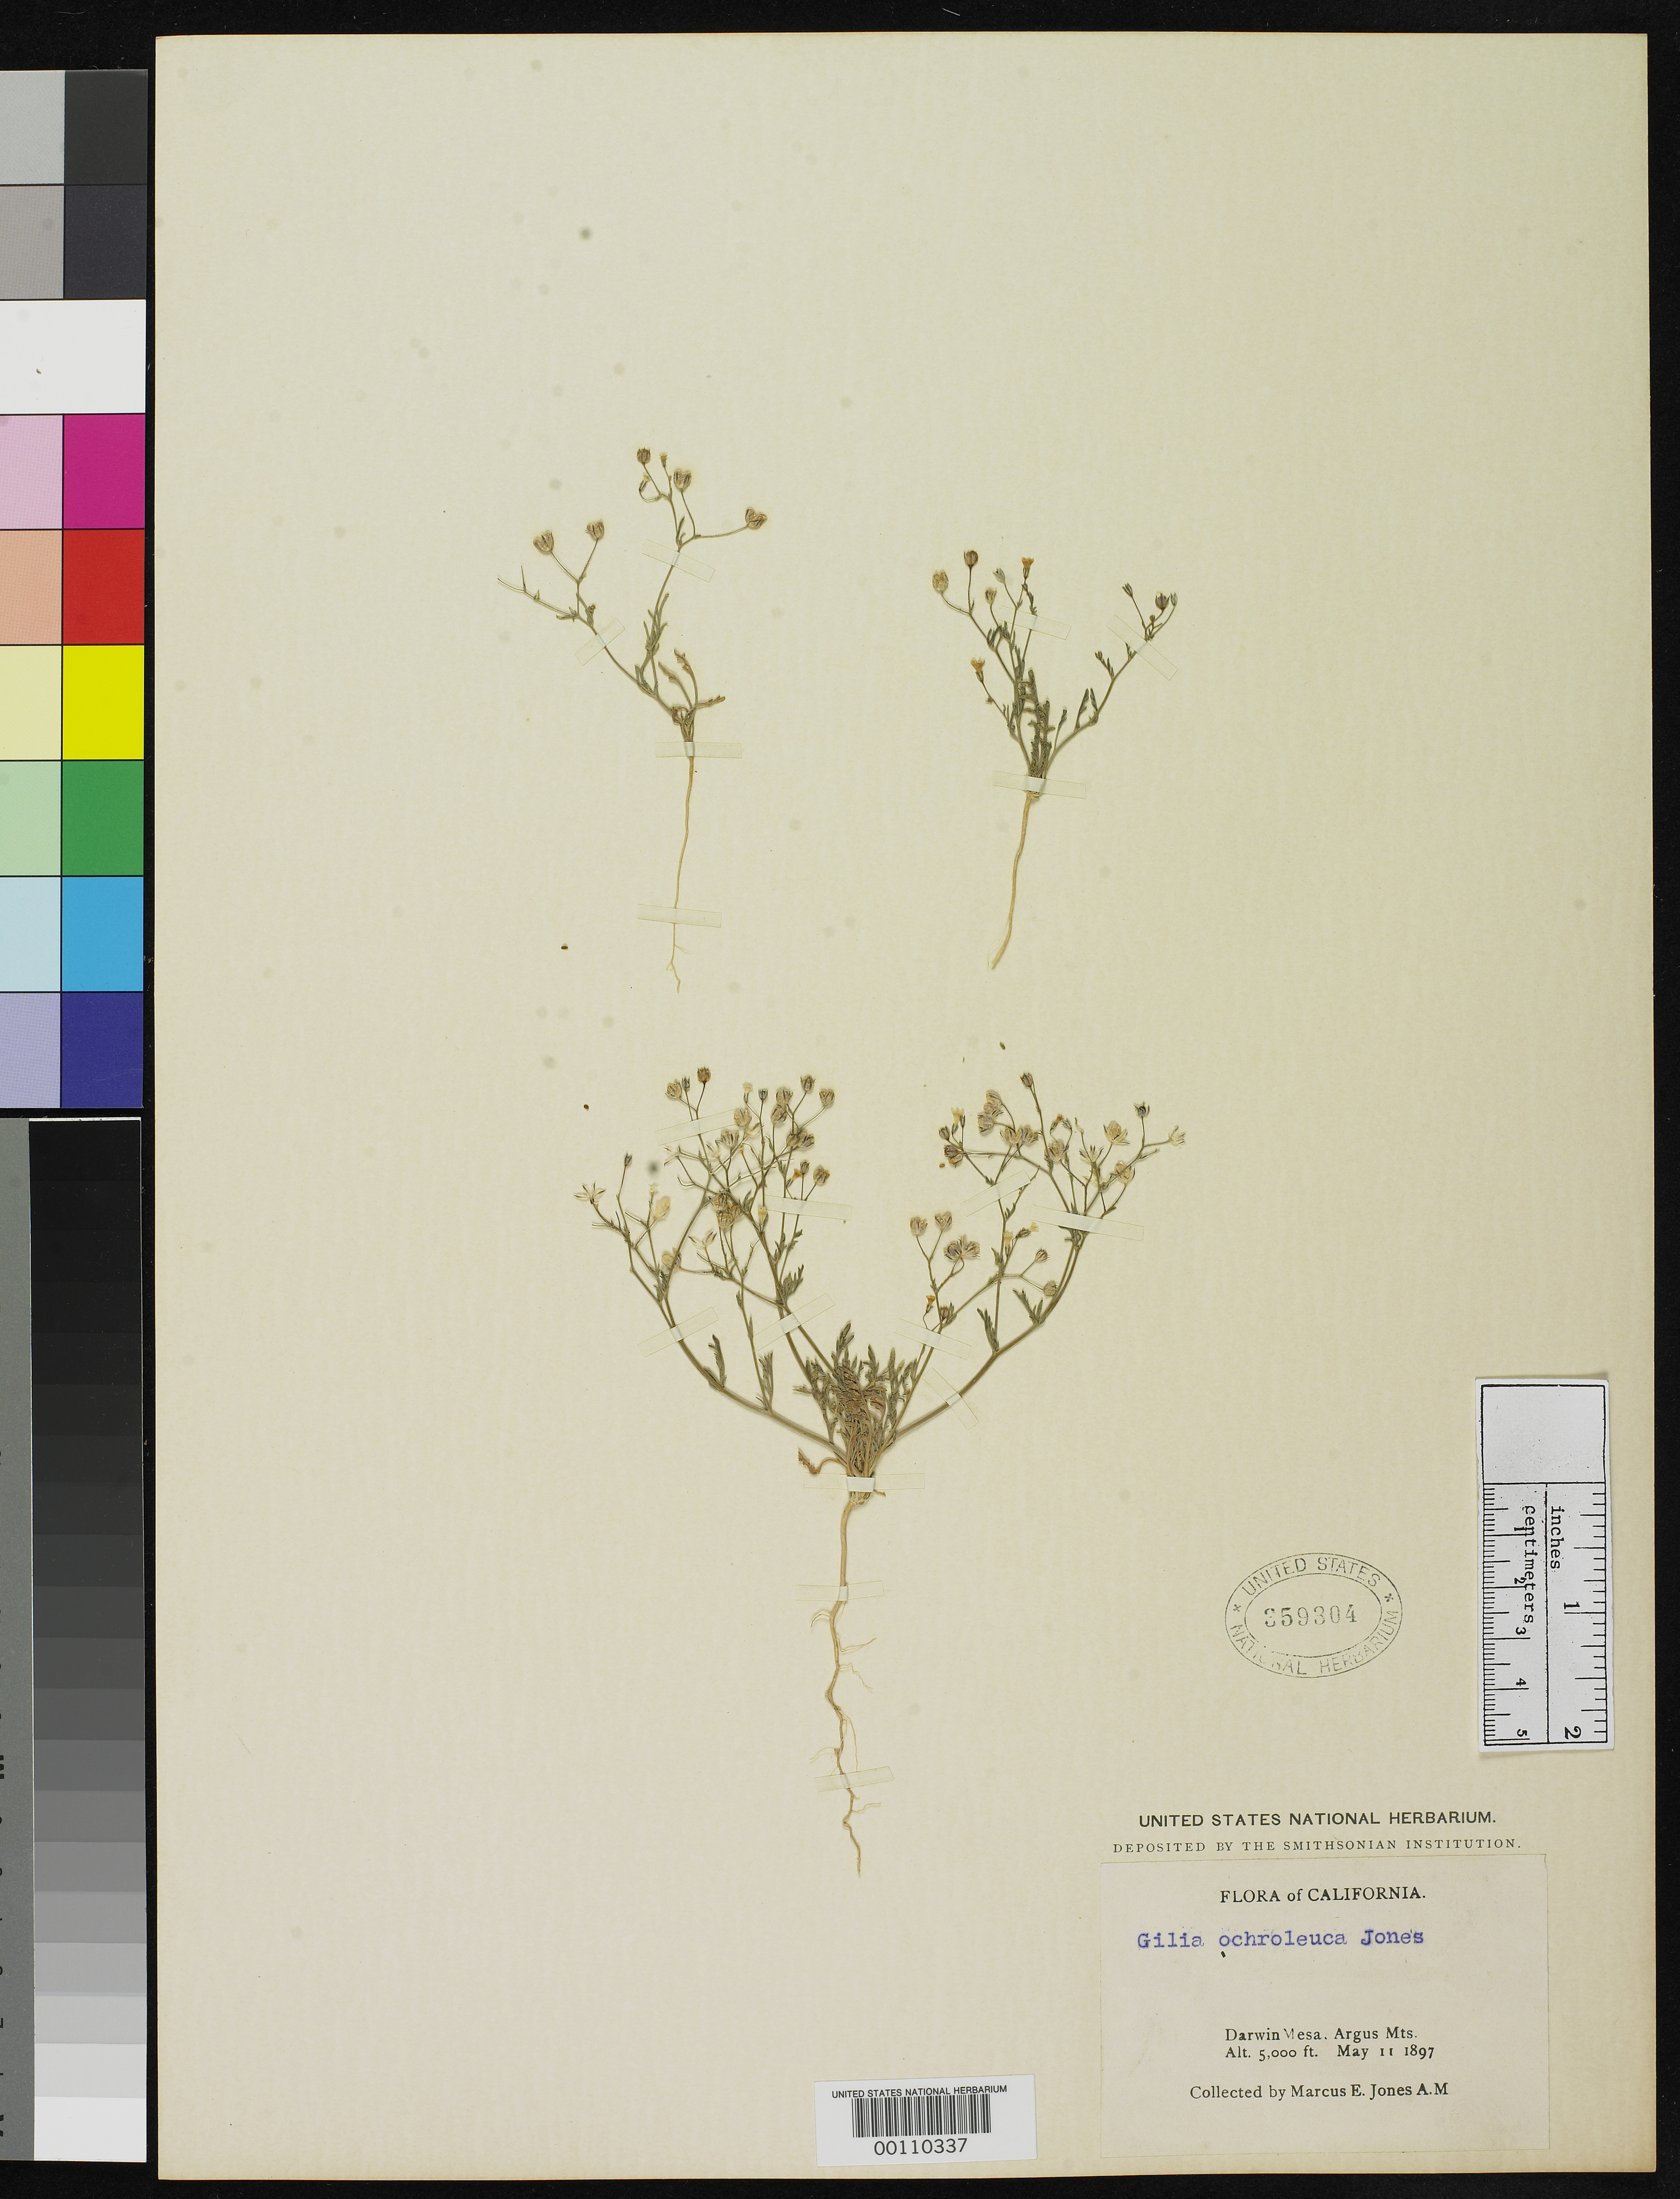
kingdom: Plantae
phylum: Tracheophyta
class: Magnoliopsida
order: Ericales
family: Polemoniaceae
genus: Gilia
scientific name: Gilia ochroleuca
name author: M.E. Jones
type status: Possible Isotype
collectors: M. E. Jones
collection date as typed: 11 May 1897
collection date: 1897-05-11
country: United States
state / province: California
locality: Darwin Mesa.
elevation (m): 1524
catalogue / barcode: US 359304